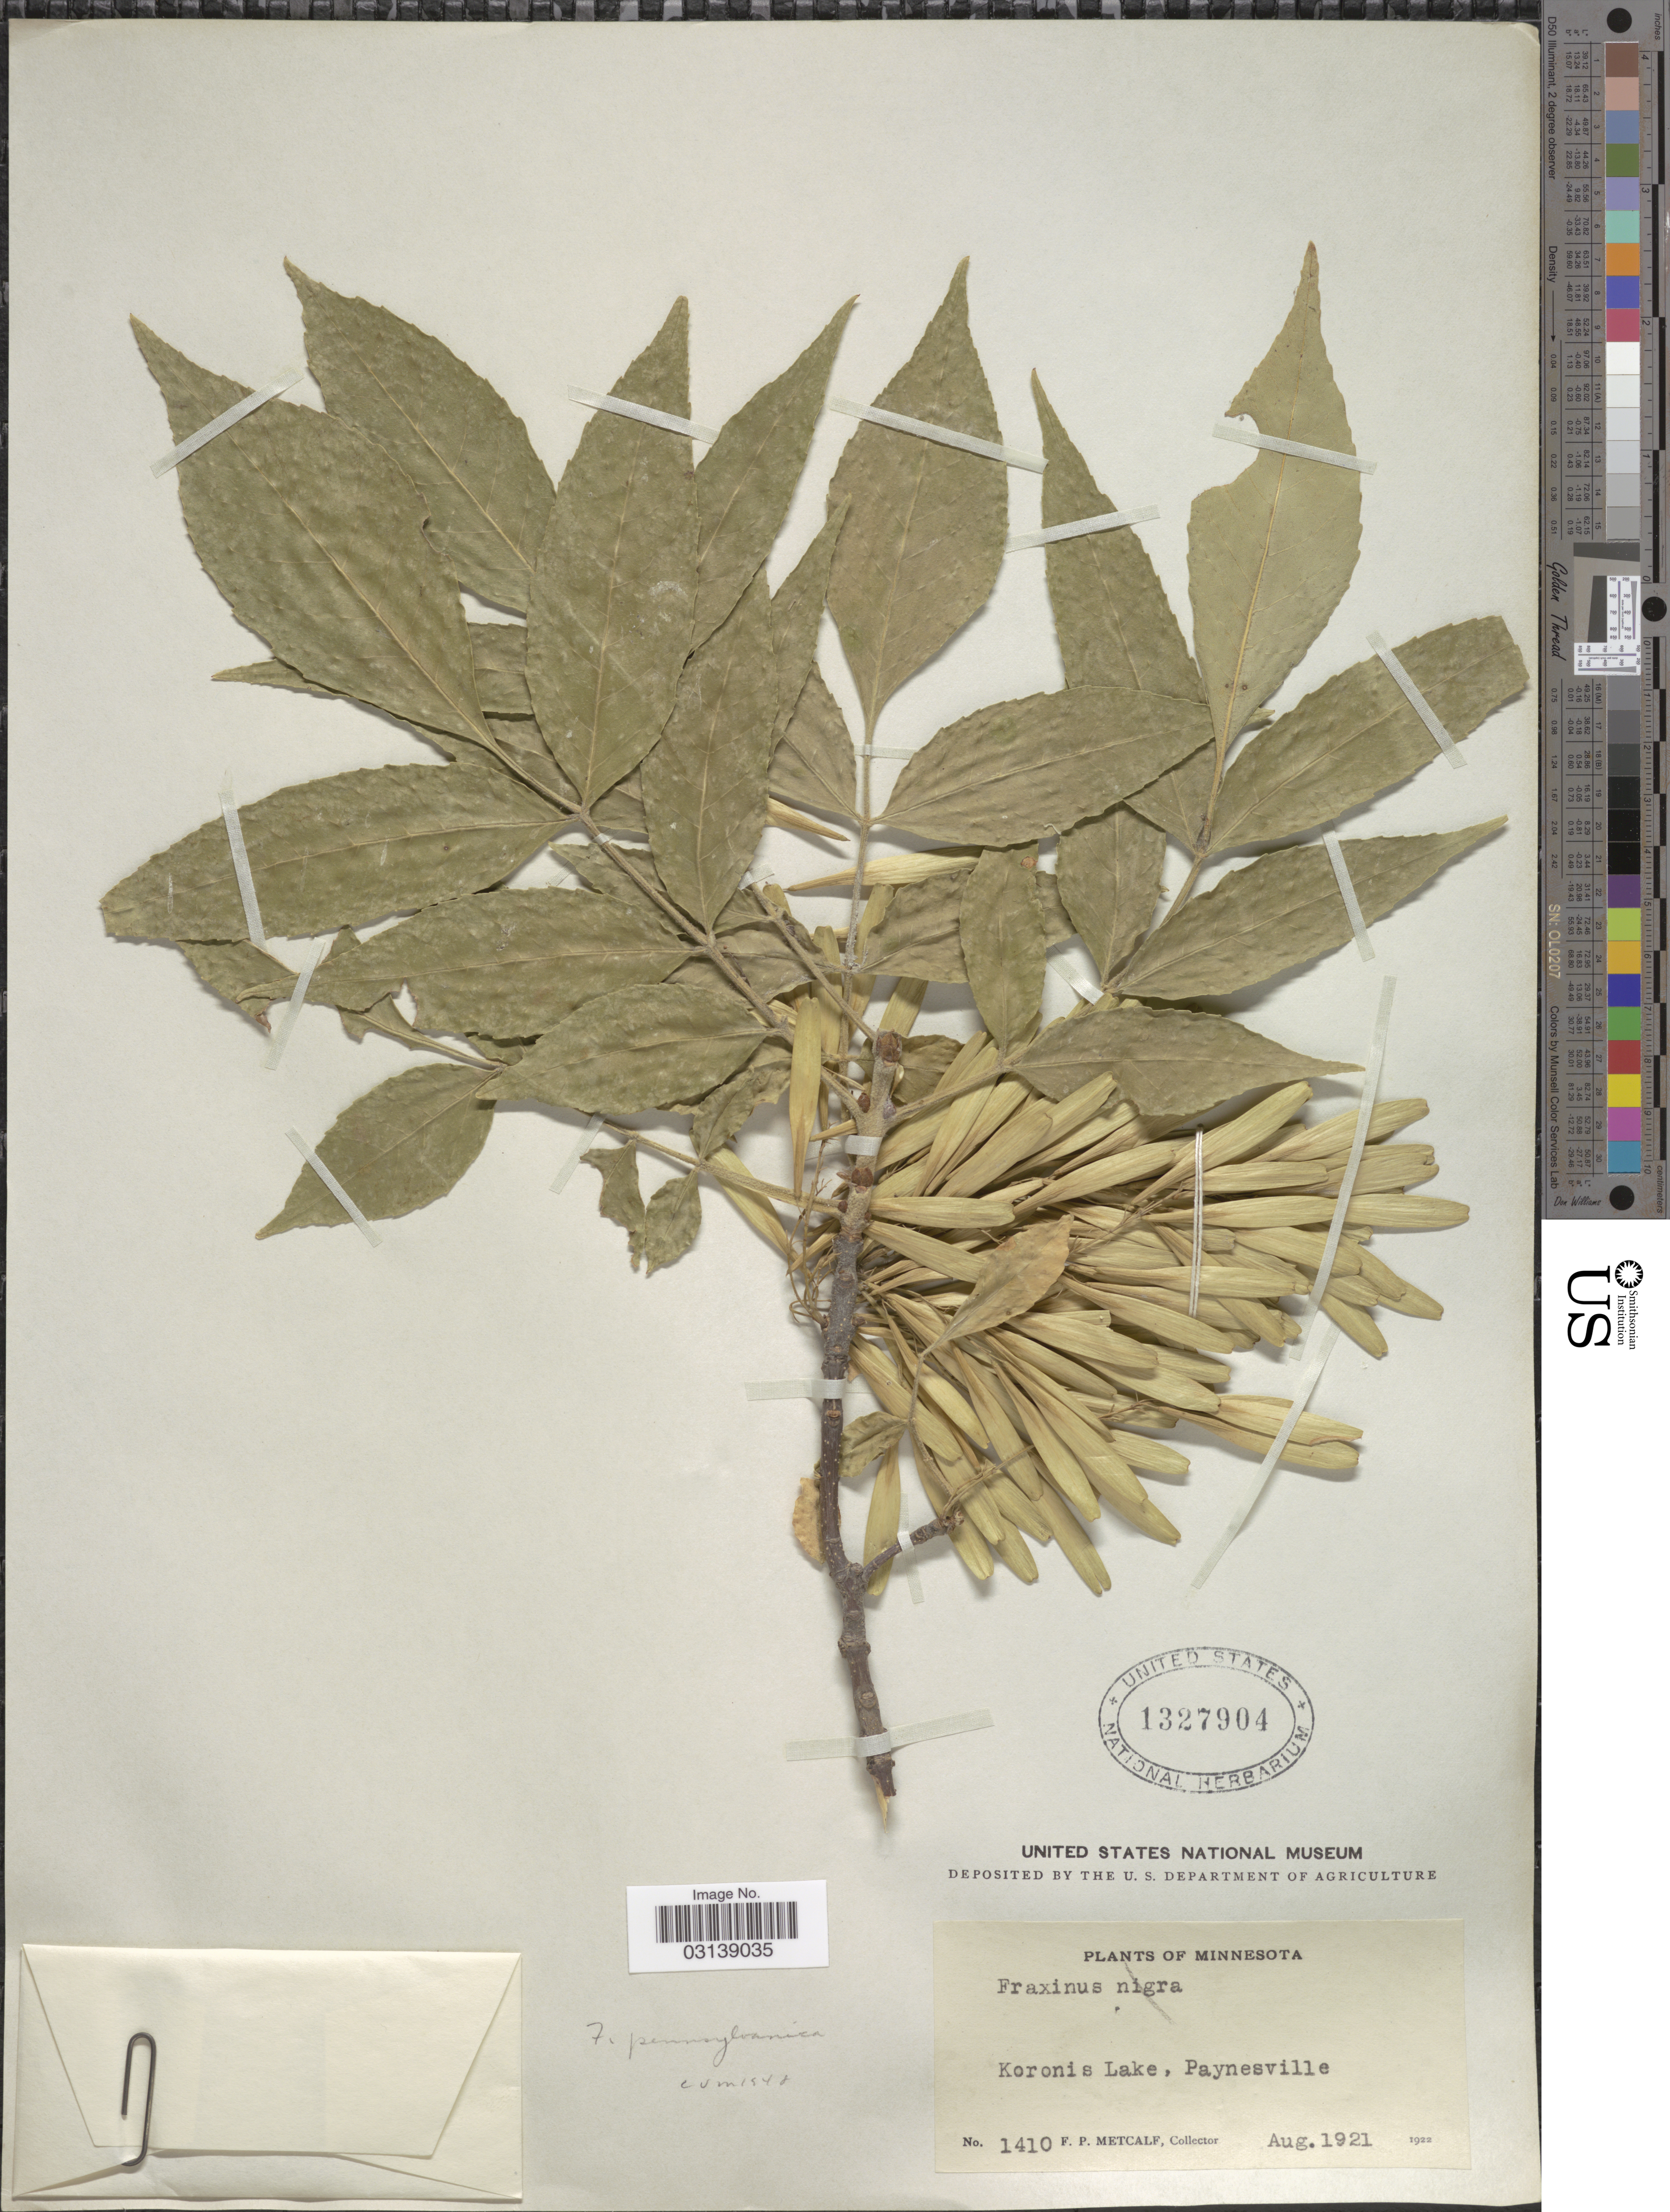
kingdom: Plantae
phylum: Tracheophyta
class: Magnoliopsida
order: Lamiales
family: Oleaceae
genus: Fraxinus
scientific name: Fraxinus pennsylvanica var. pubescens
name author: (Lam.) Lingelsh.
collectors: F. Metcalf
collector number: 1410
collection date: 1921-08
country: United States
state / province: Minnesota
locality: Koronis Lake, Paynesville.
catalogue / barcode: US 1327904